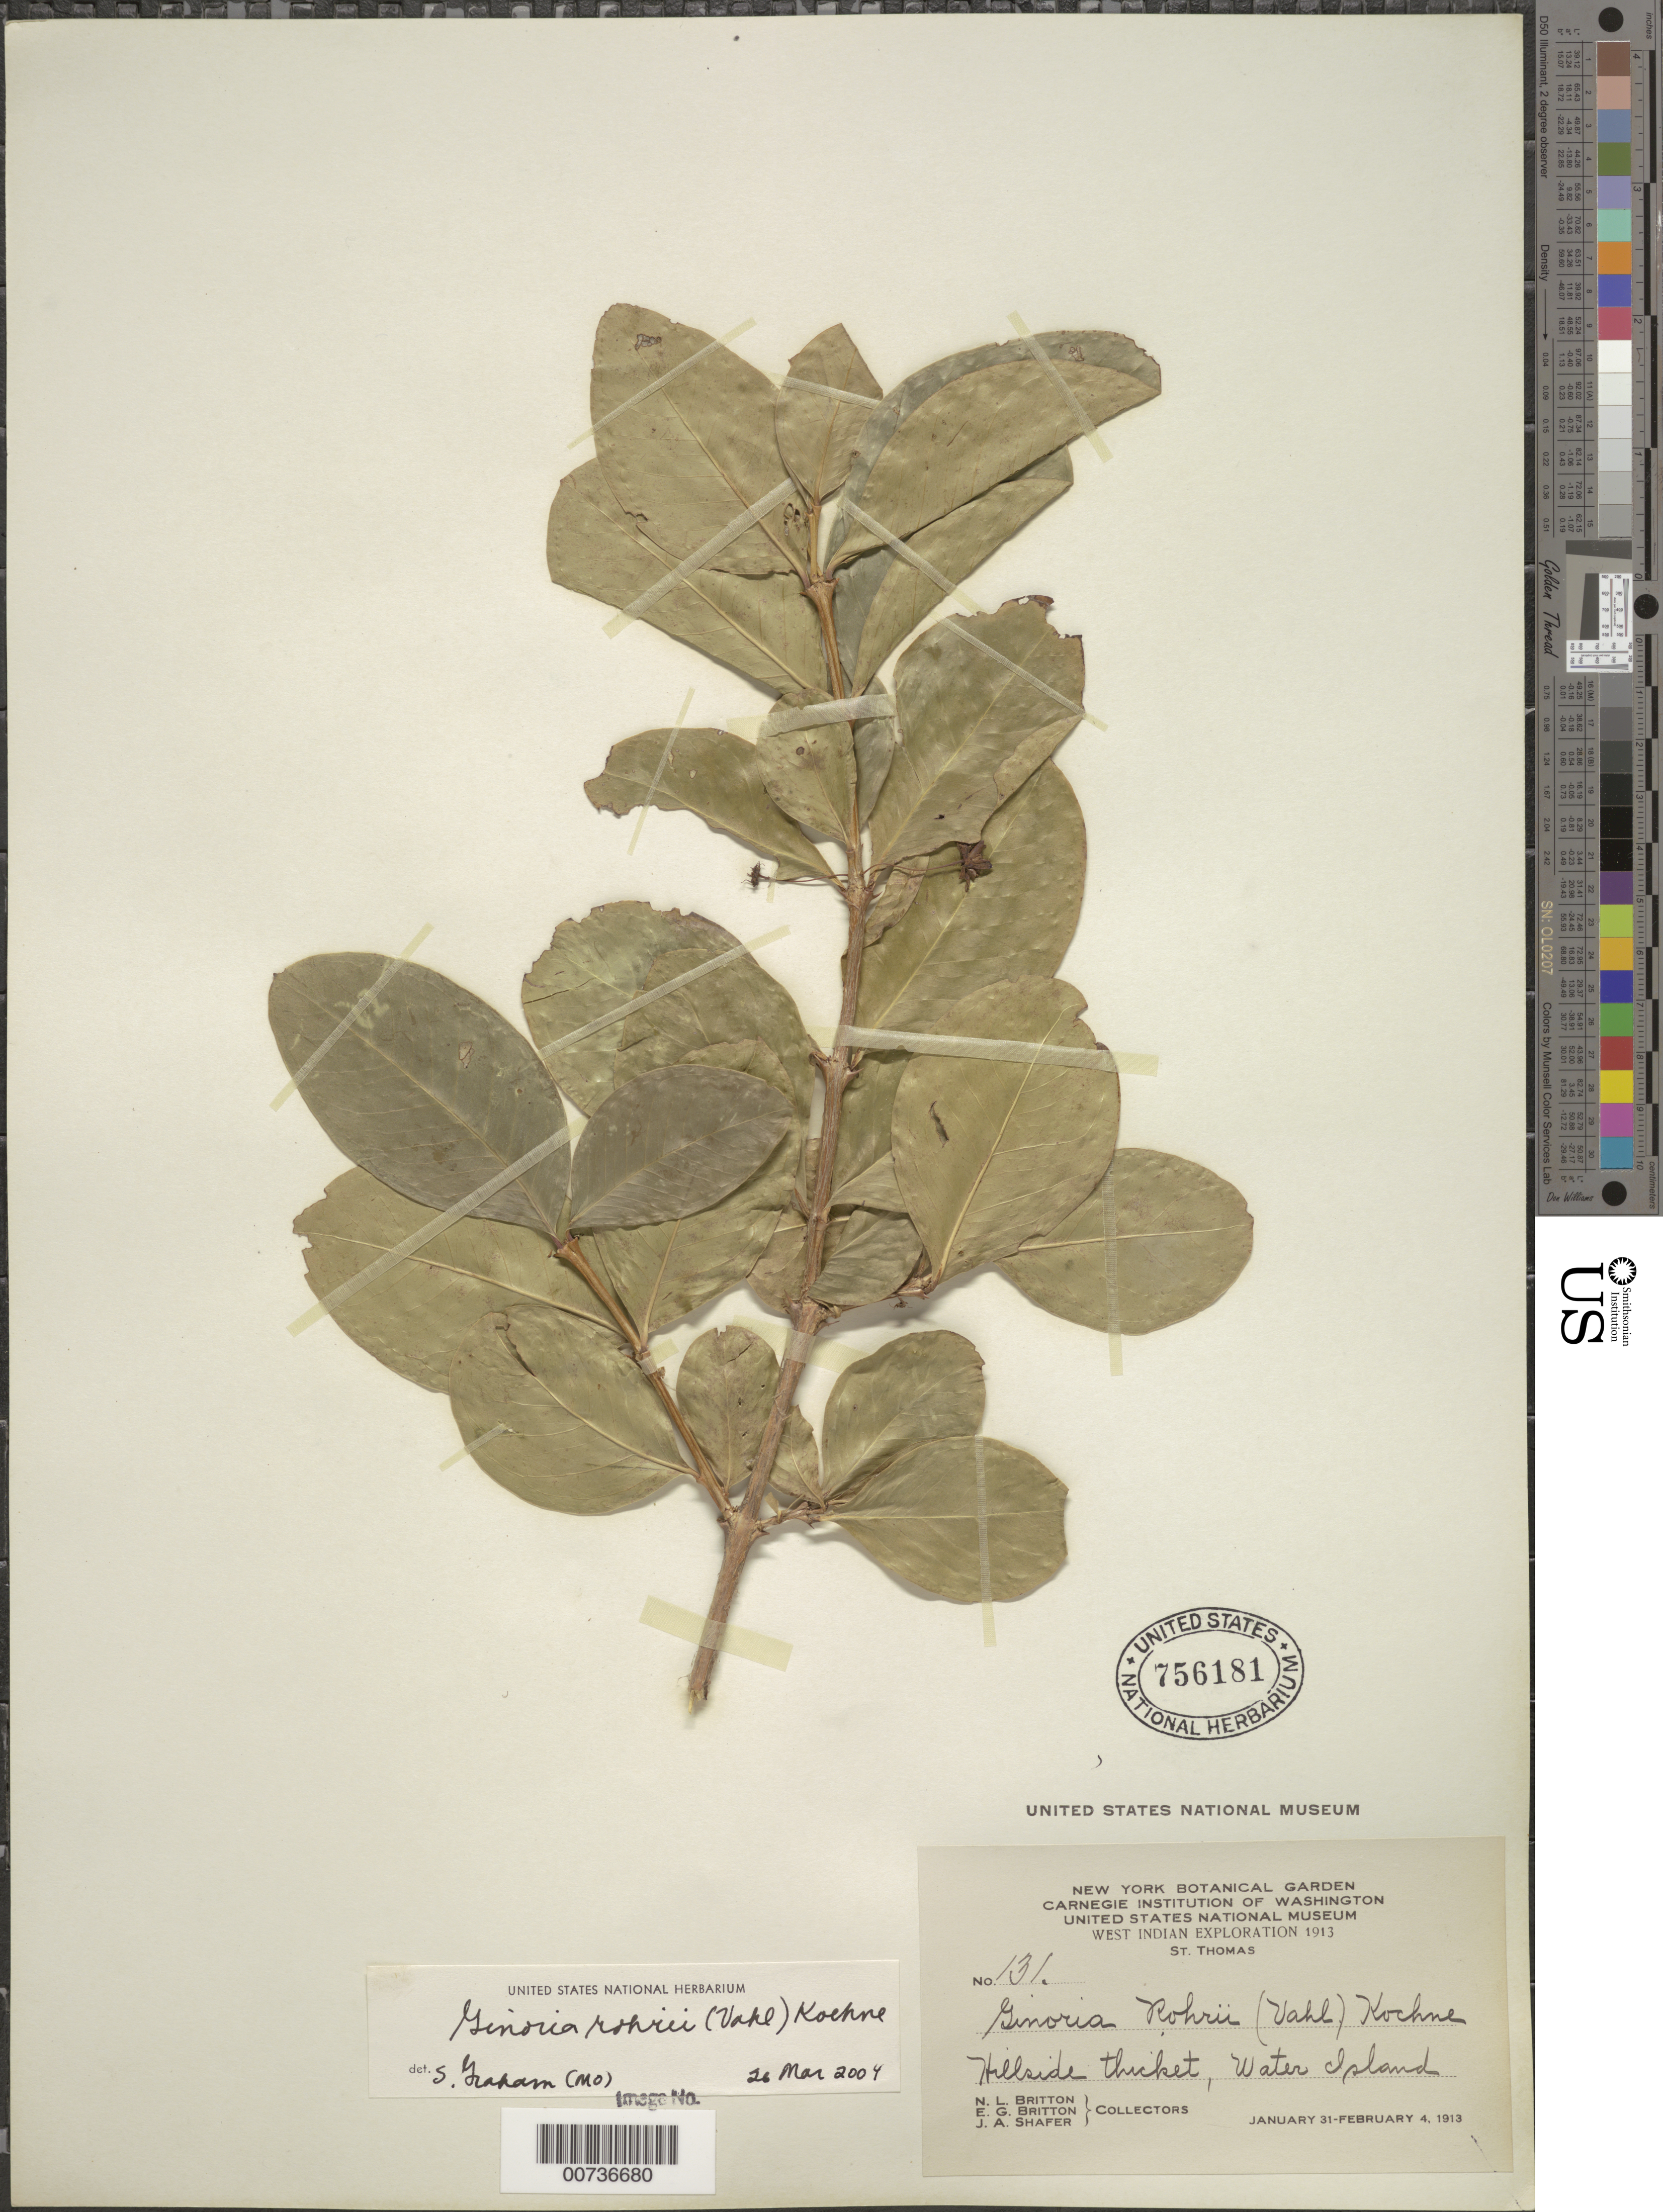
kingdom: Plantae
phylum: Tracheophyta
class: Magnoliopsida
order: Myrtales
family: Lythraceae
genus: Ginoria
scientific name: Ginoria rohrii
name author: (Vahl) Koehne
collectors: N. Britton, E. G. Britton & J. A. Shafer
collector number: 131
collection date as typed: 31 Jan 1913 to 04 Feb 1913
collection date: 1913-01-31/1913-02-04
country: U.S. Virgin Islands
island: St. Thomas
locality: Water Island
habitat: Hillside thicket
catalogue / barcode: US 756181